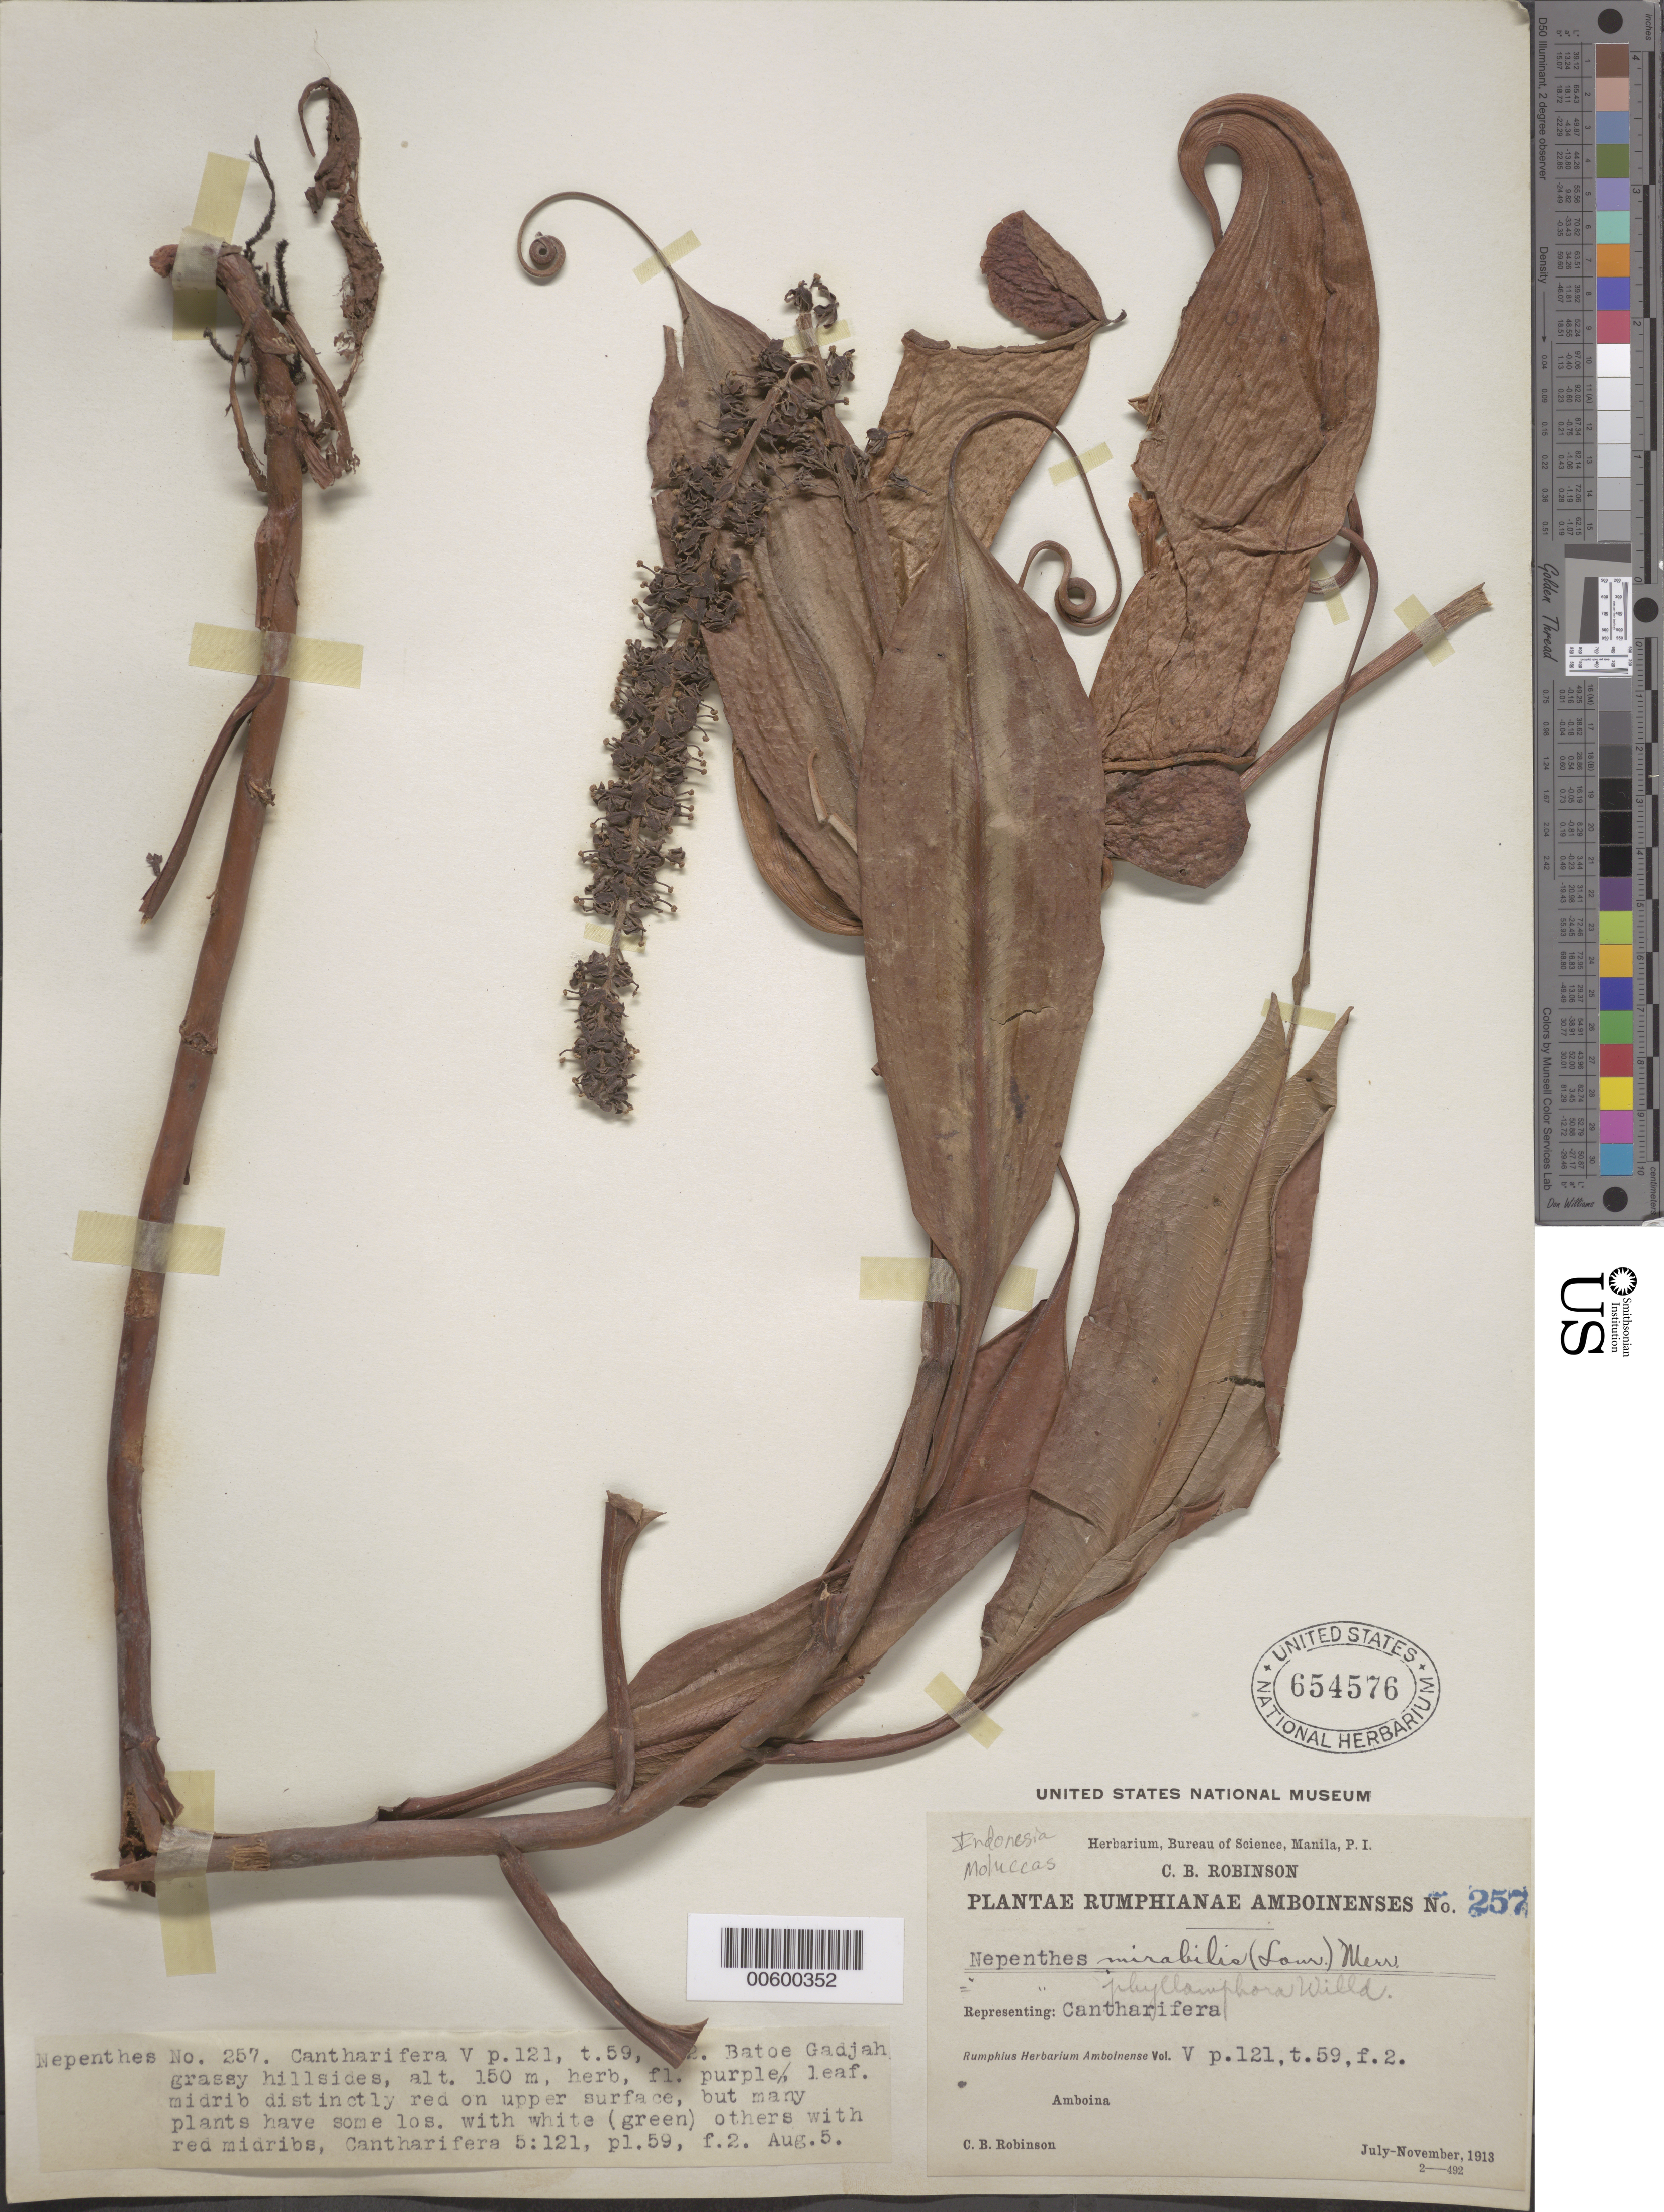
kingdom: Plantae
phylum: Tracheophyta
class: Magnoliopsida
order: Caryophyllales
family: Nepenthaceae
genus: Nepenthes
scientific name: Nepenthes mirabilis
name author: (Lour.) Druce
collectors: C. Robinson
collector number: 257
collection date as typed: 05 Aug 1913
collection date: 1913-08-05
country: Indonesia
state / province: Maluku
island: Amboina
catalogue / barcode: US 654576